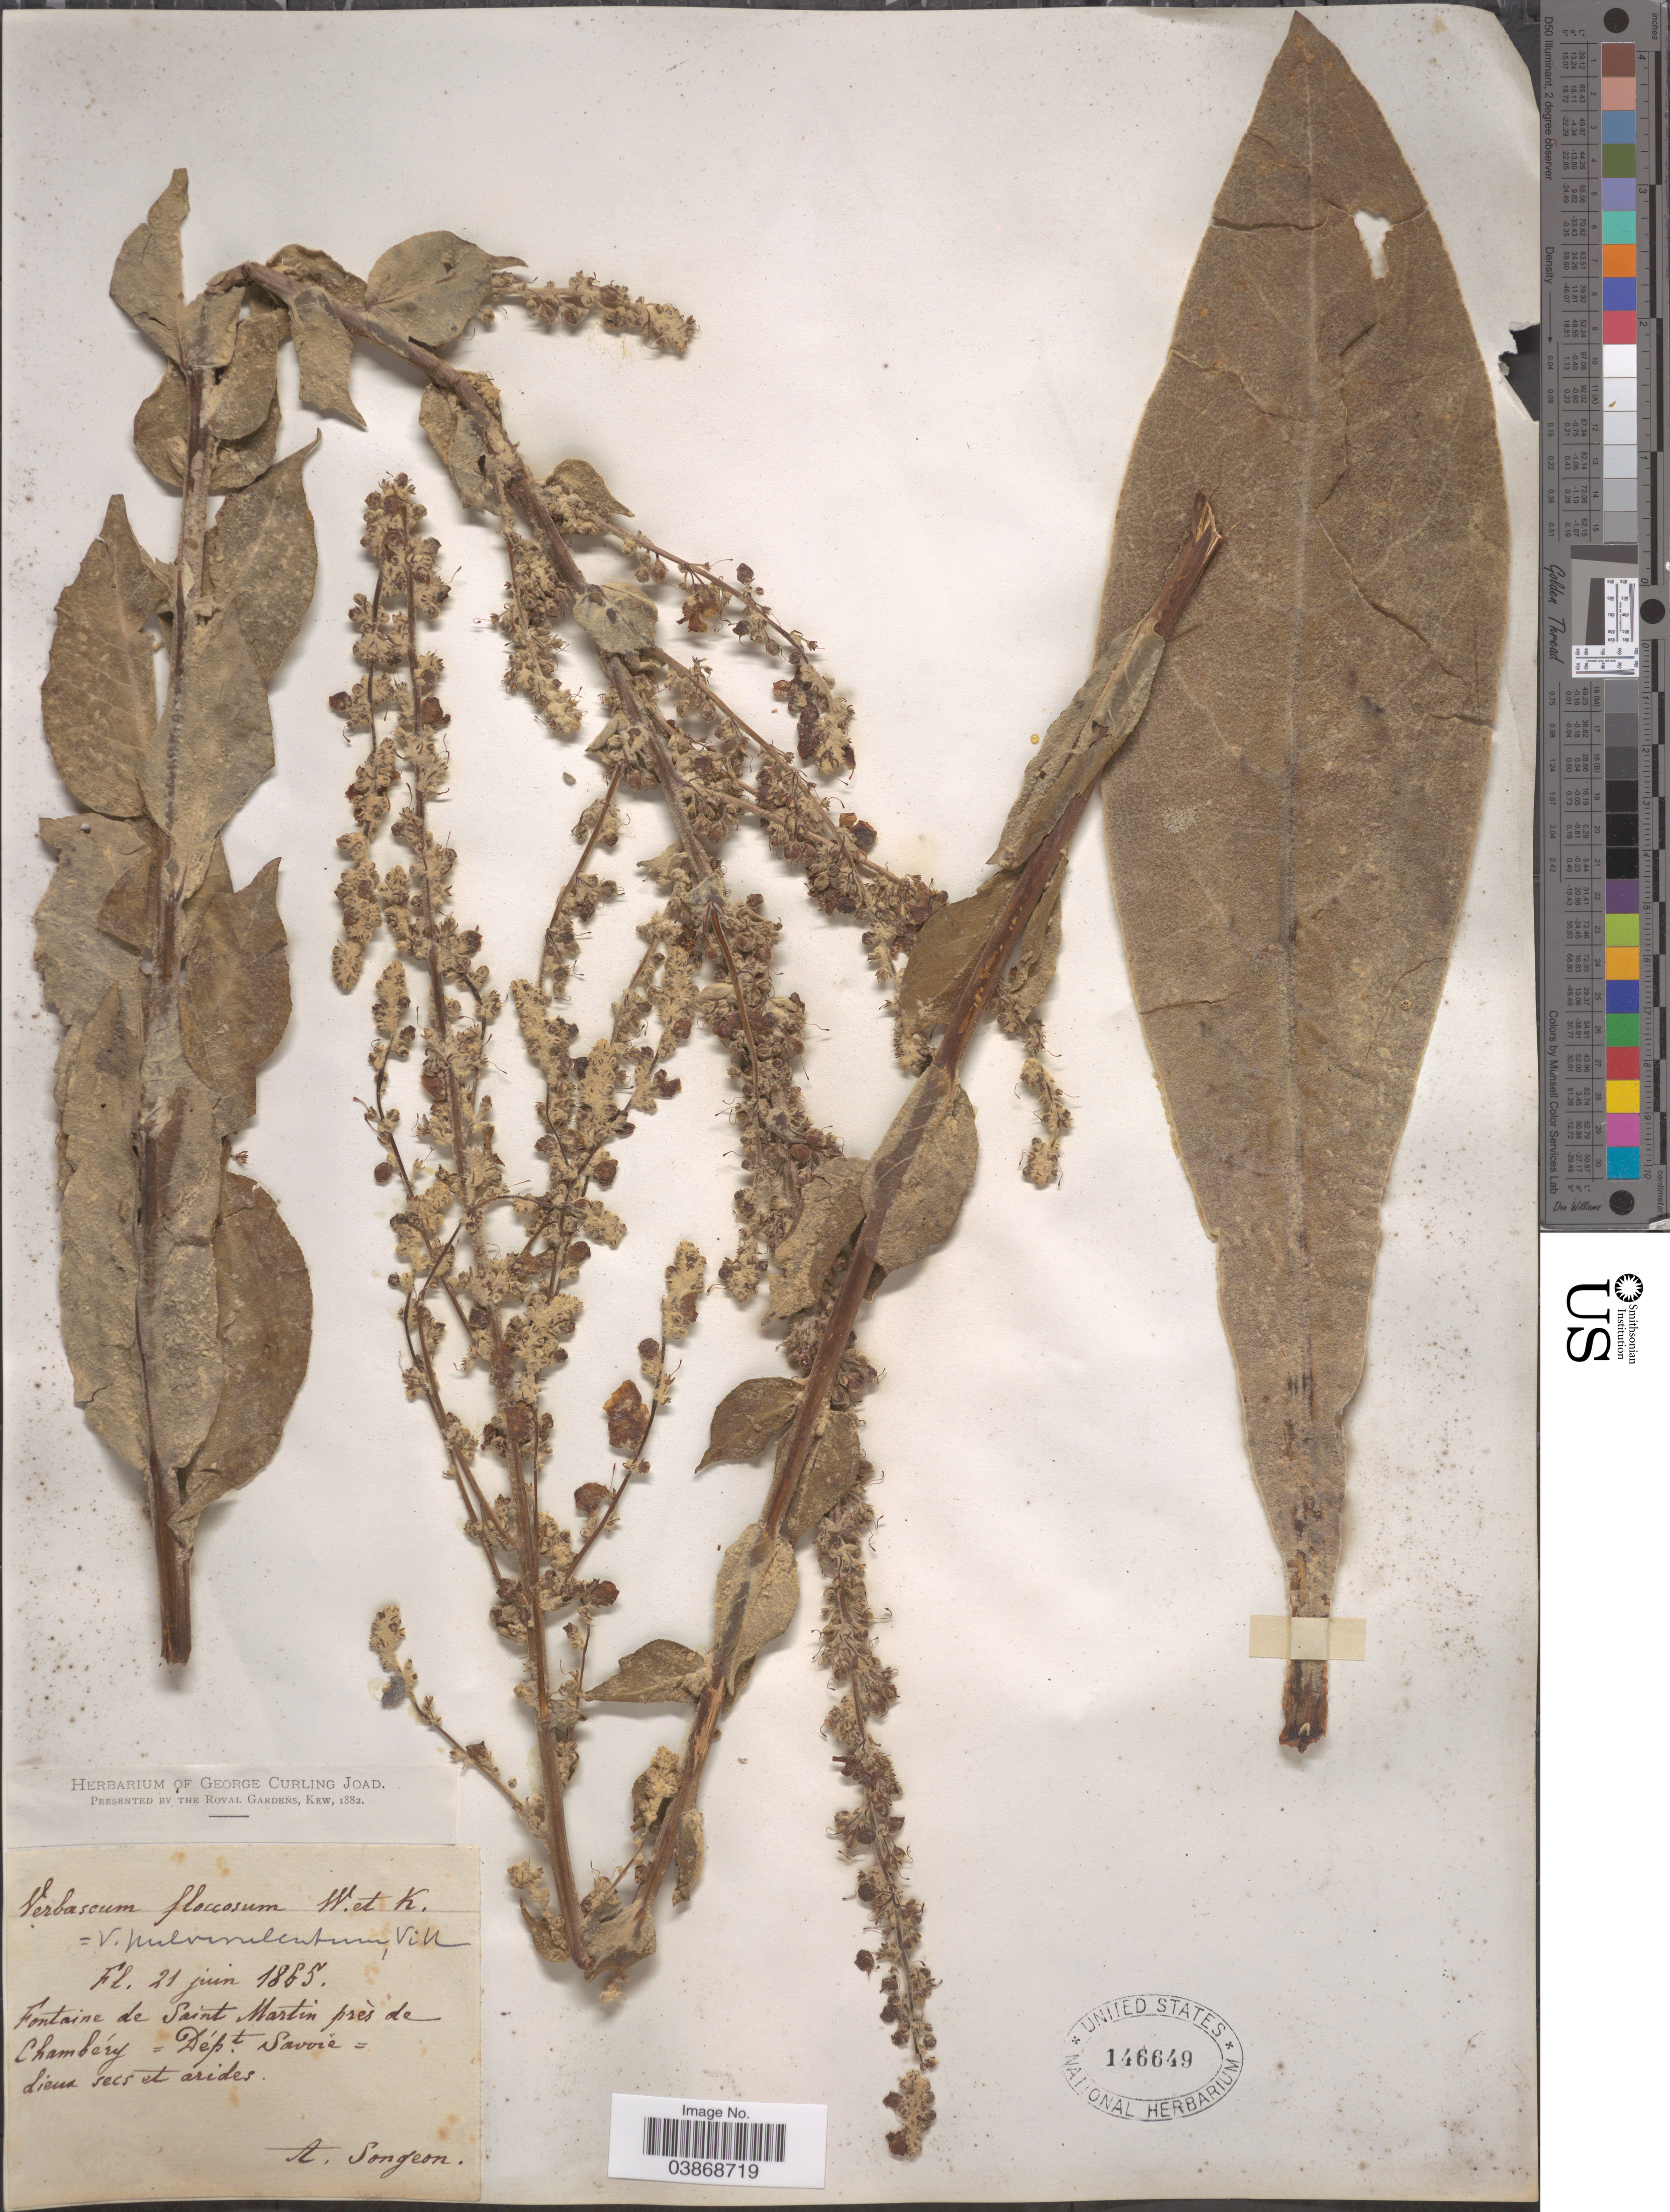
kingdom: Plantae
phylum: Tracheophyta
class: Magnoliopsida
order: Lamiales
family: Scrophulariaceae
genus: Verbascum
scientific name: Verbascum pulverulentum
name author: Vill.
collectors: A. Songeon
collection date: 1885-06-21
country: France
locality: Fontaine de Saint martin prés de Chambéry = Dépt Savvie = Lienn secs et arides.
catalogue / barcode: US 146649